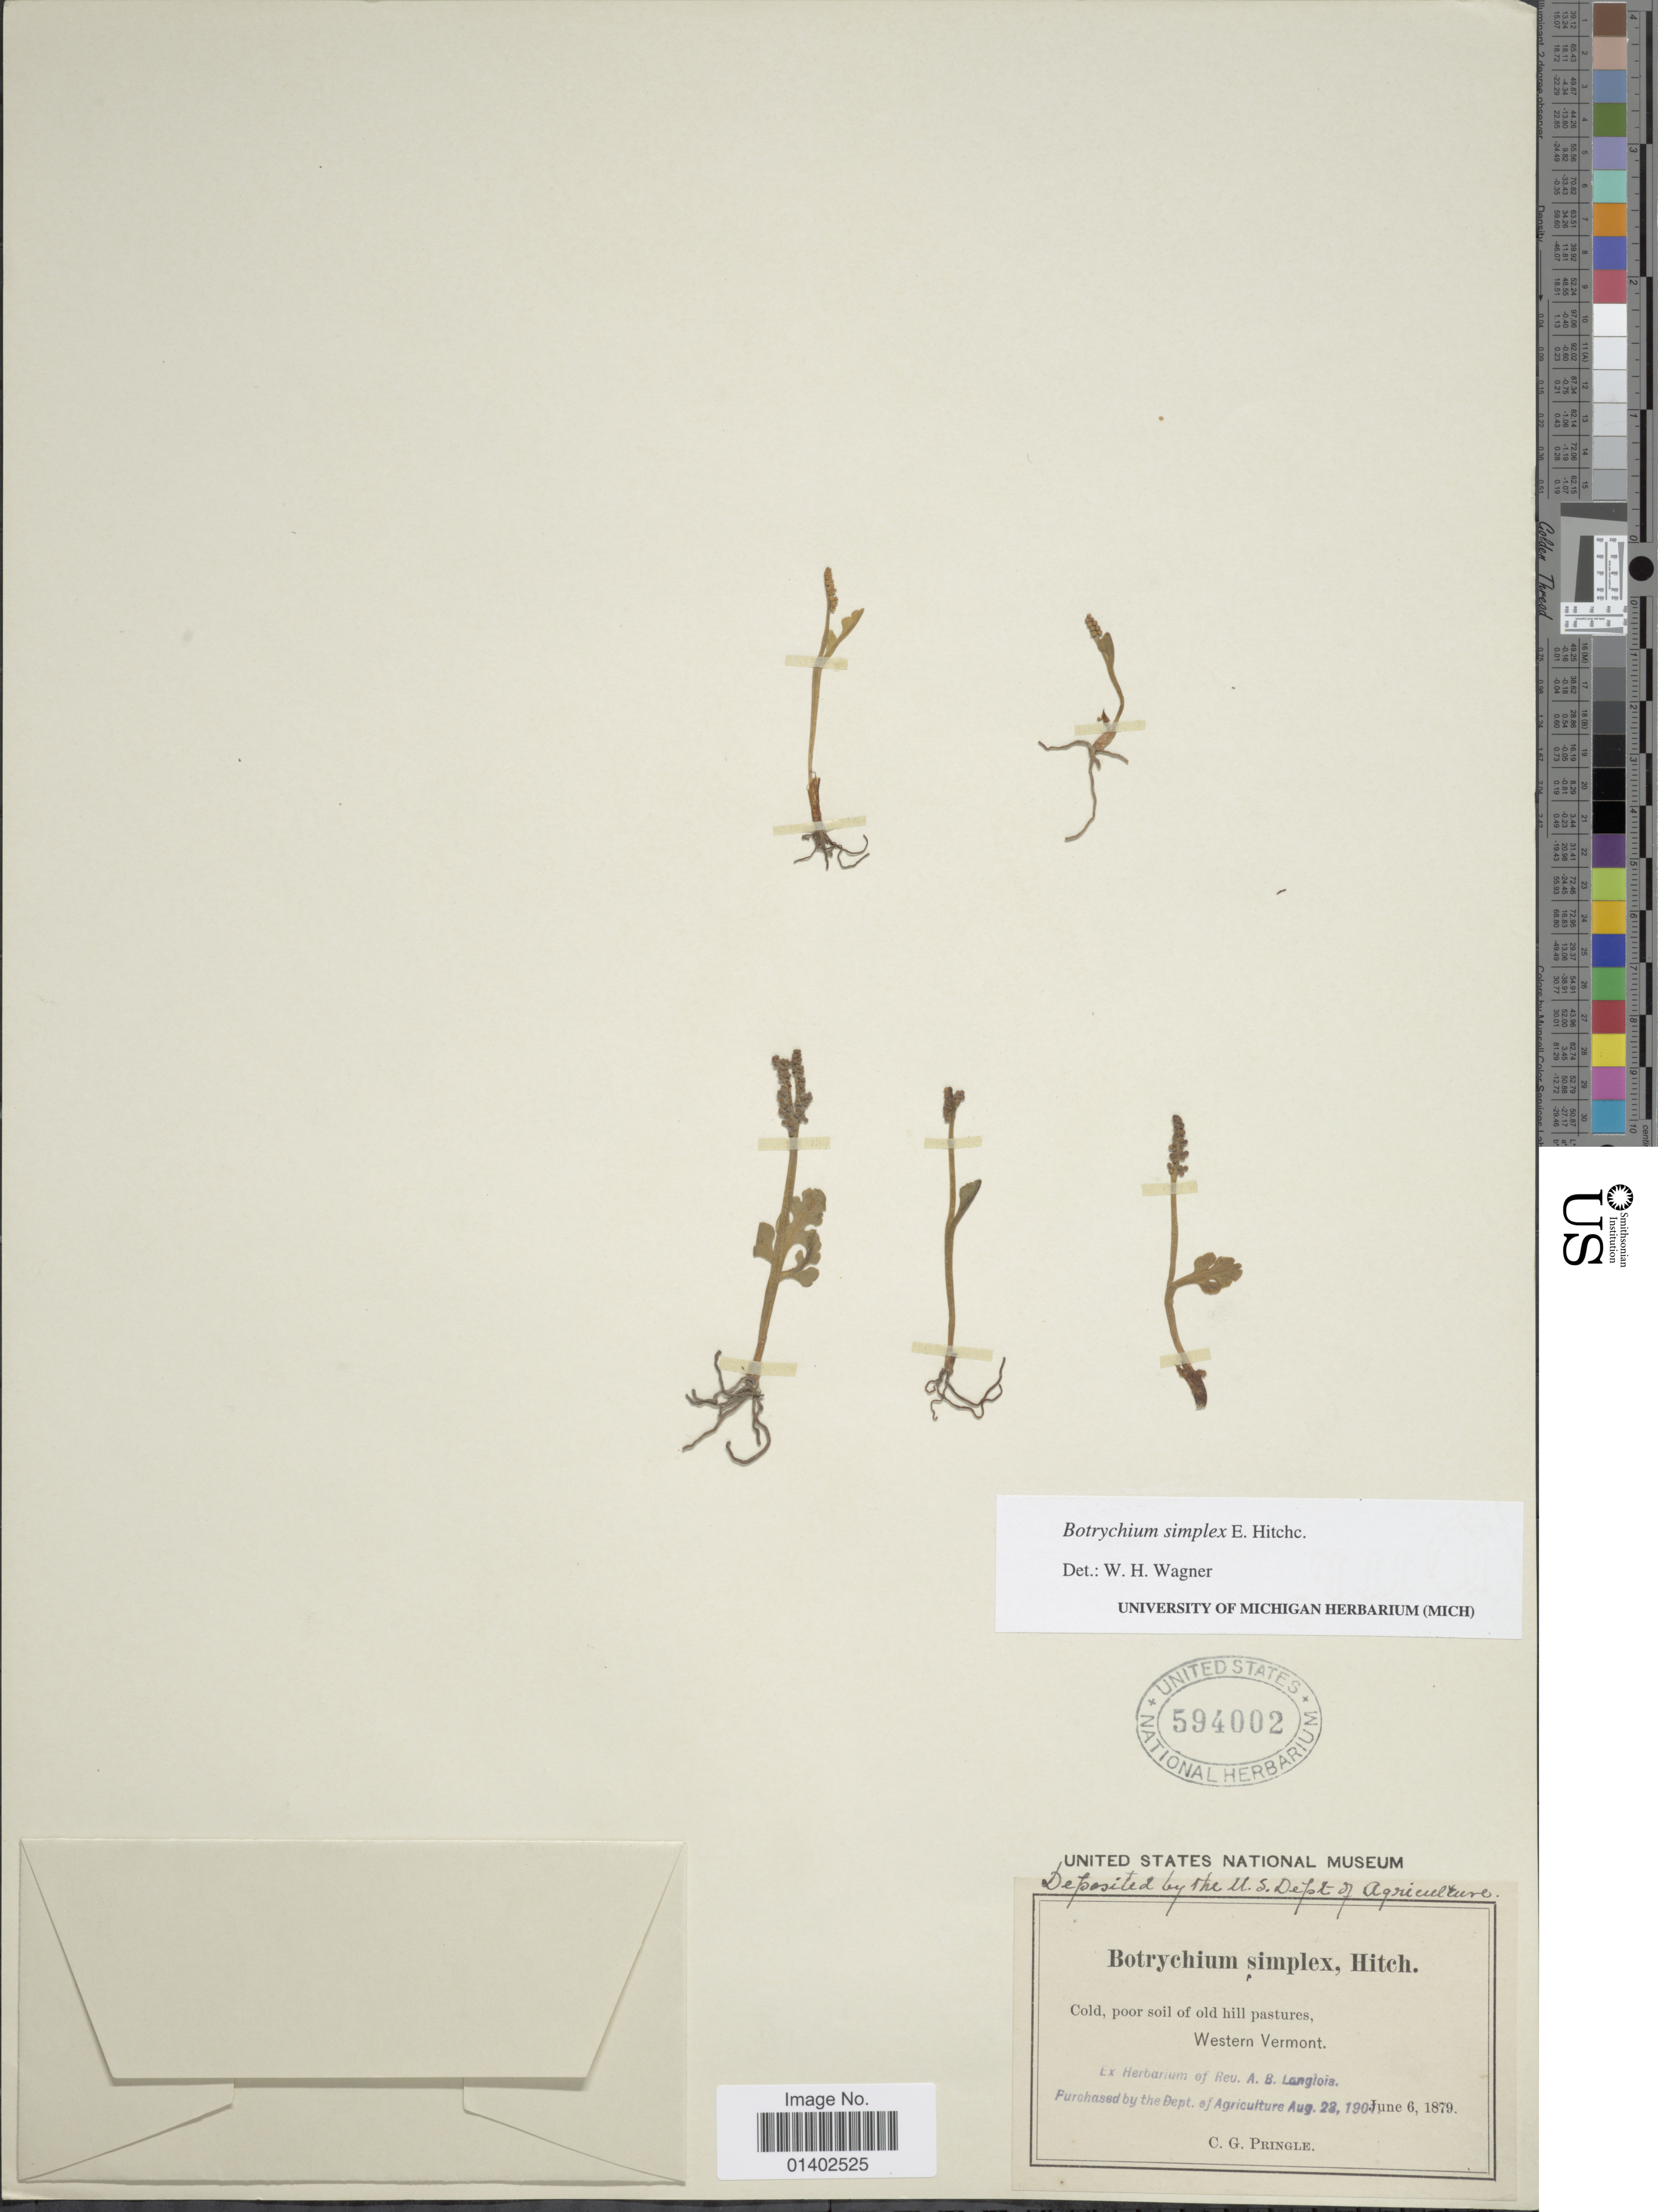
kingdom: Plantae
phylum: Tracheophyta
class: Polypodiopsida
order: Ophioglossales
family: Ophioglossaceae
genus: Botrychium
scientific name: Botrychium simplex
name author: E. Hitchc.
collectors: C. G. Pringle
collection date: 1879-06-06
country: United States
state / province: Vermont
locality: Cold, poor soil of old hill pastures, Western Vermont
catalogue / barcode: US 594002